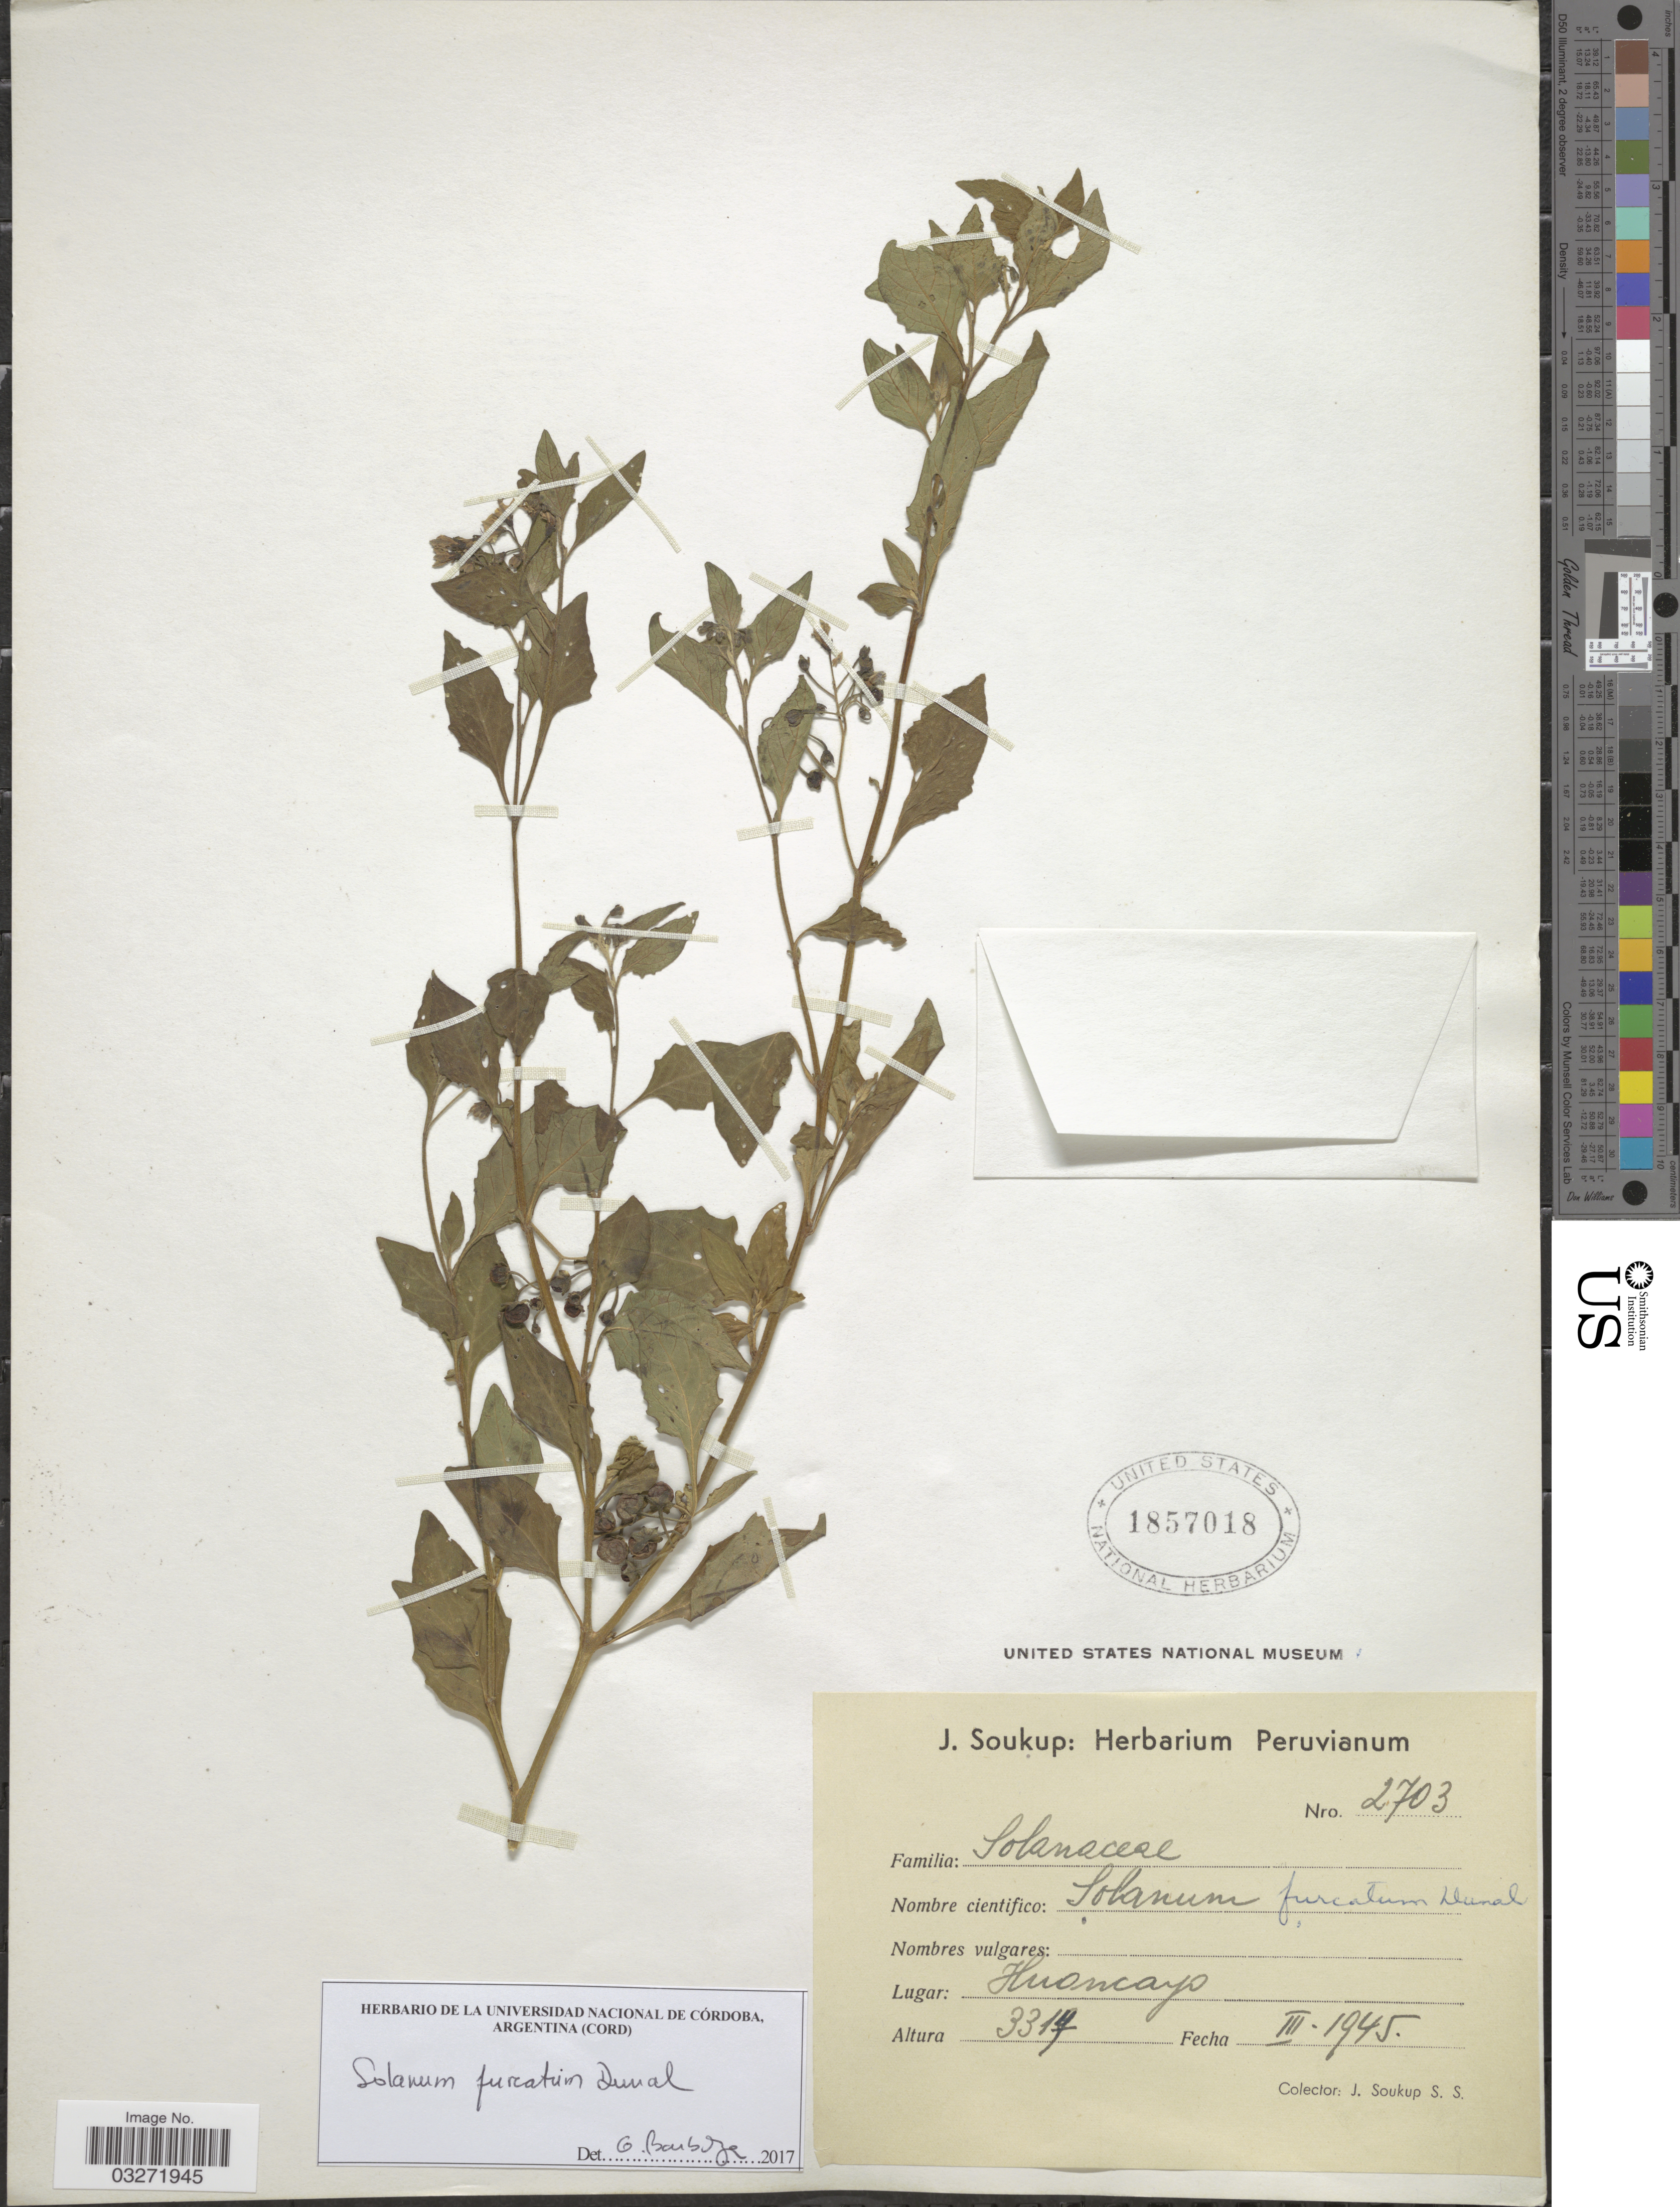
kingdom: Plantae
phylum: Tracheophyta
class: Magnoliopsida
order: Solanales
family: Solanaceae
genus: Solanum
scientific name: Solanum furcatum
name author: Dunal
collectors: J. Soukup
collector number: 2703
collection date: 1945-03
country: Peru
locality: Huancayo.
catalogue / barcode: US 1857018